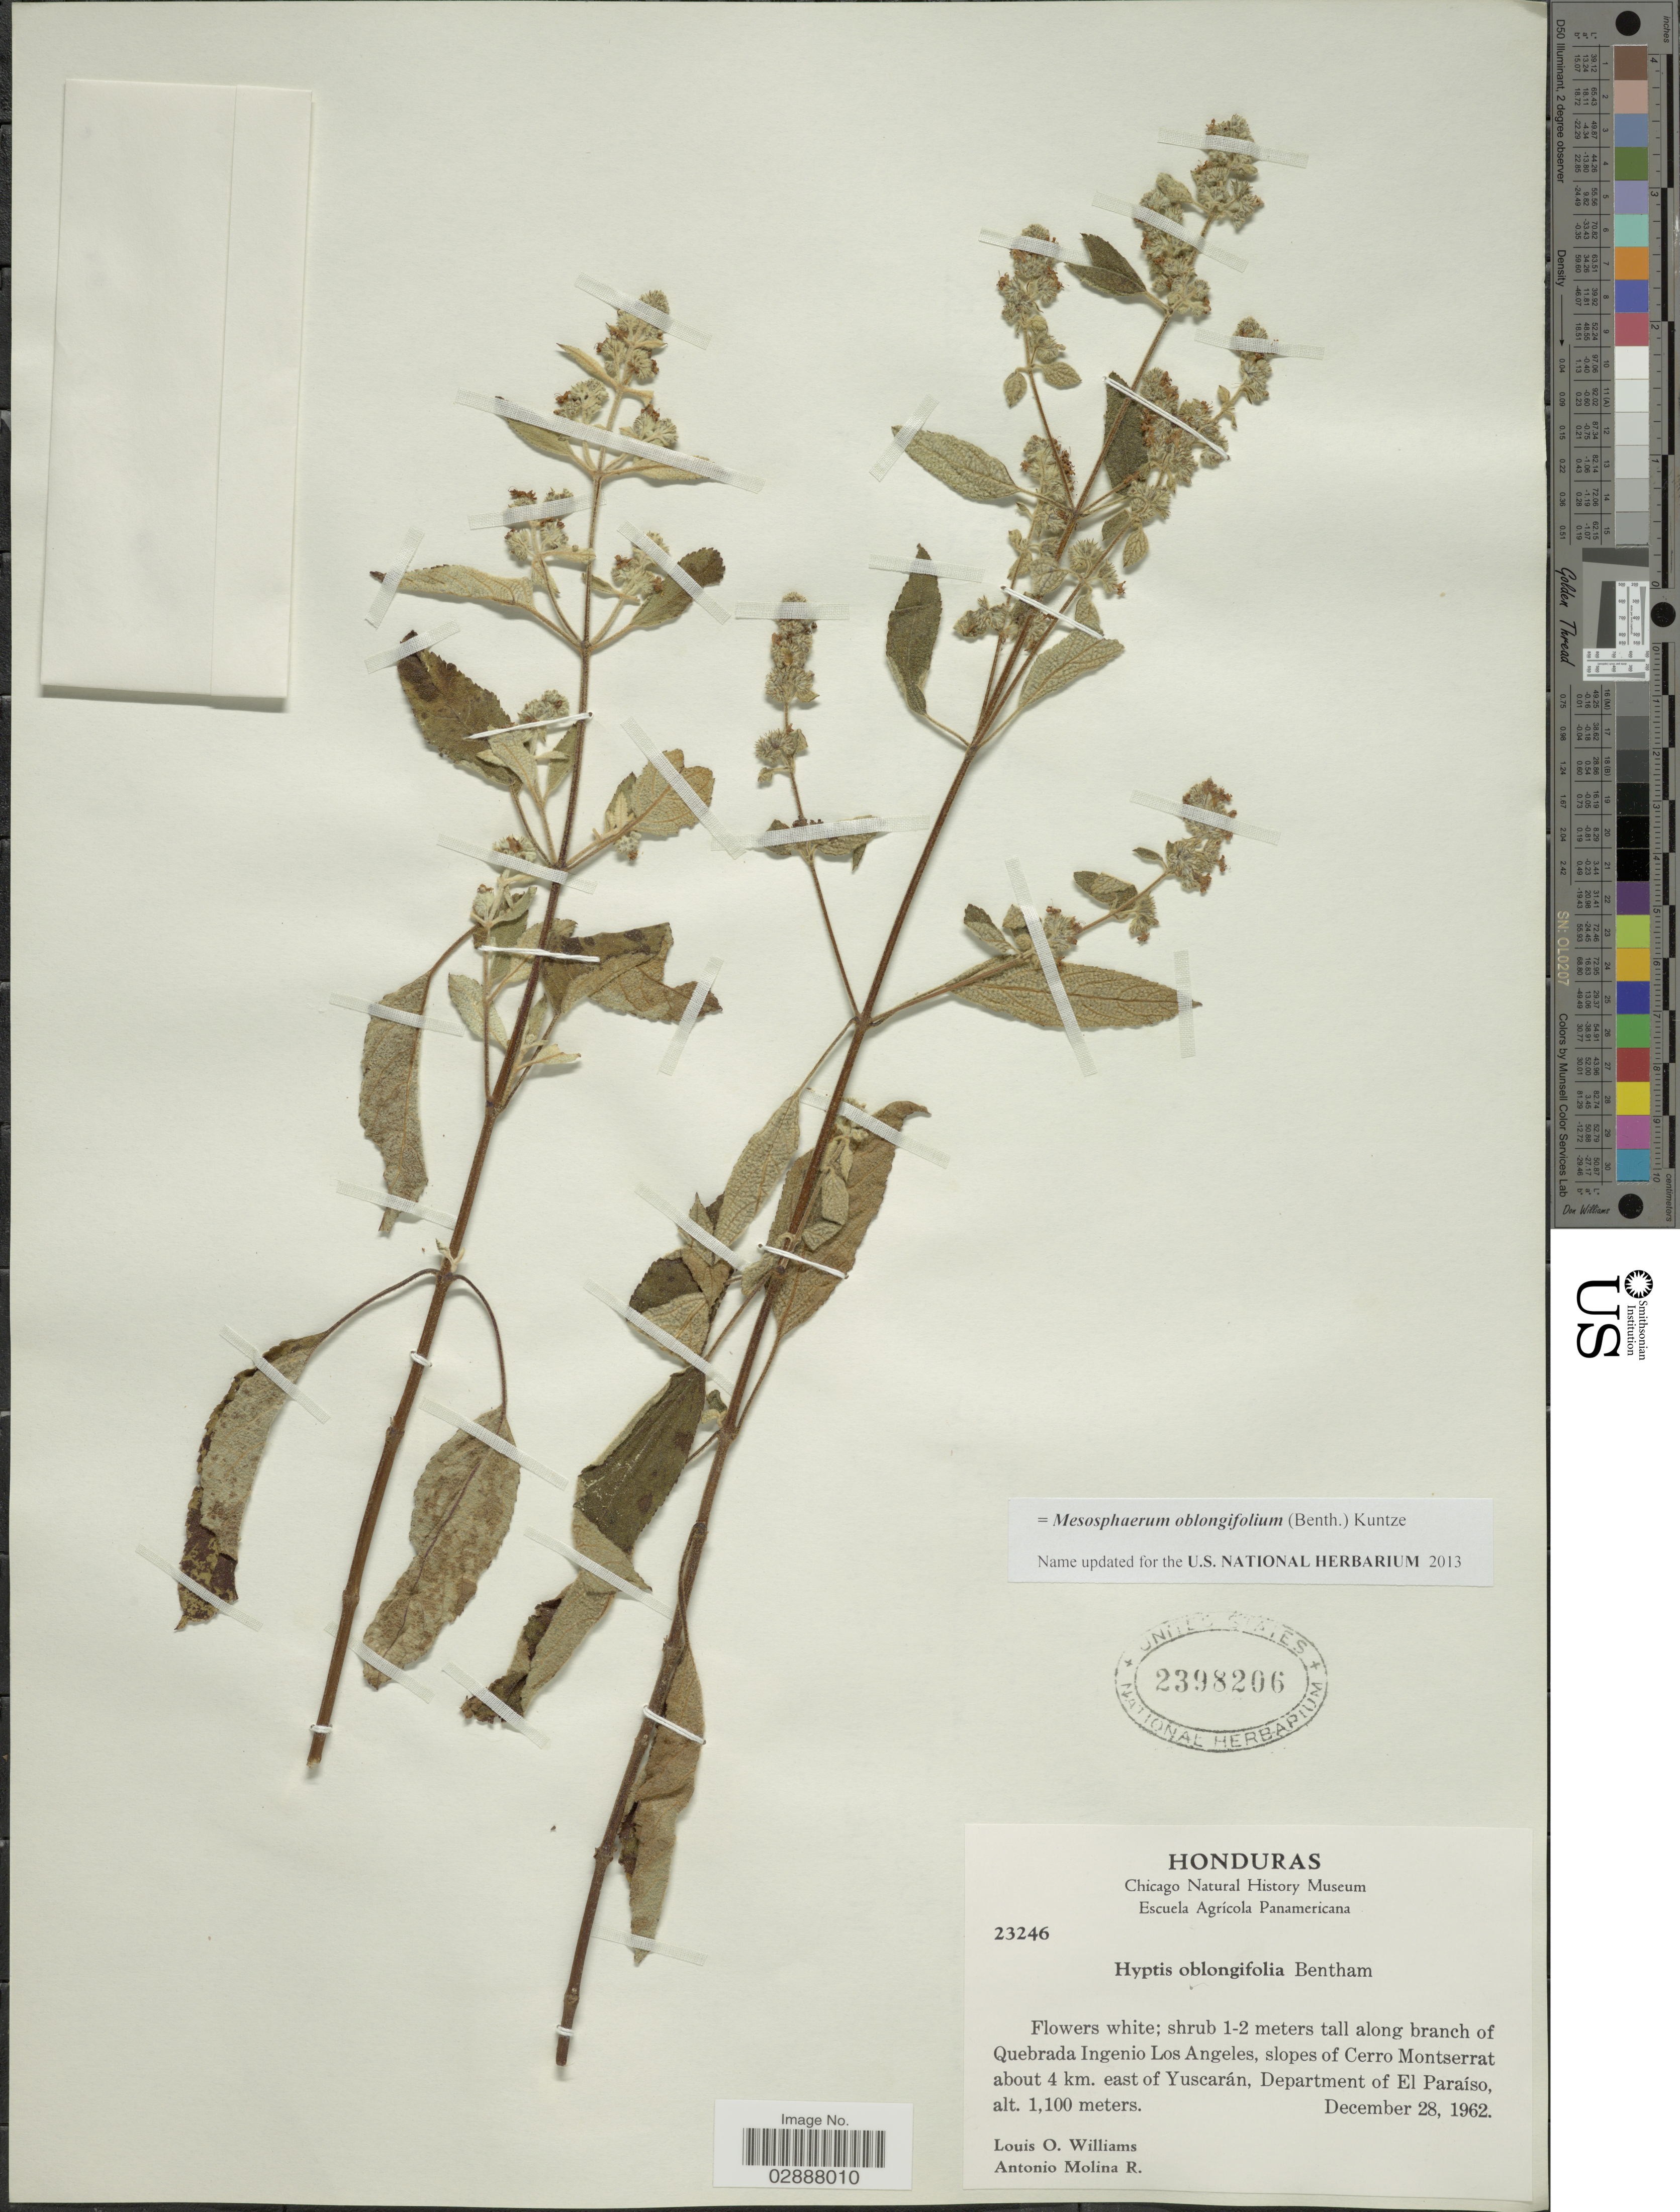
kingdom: Plantae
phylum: Tracheophyta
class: Magnoliopsida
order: Lamiales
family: Lamiaceae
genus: Mesosphaerum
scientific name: Mesosphaerum oblongifolium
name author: (Benth.) Kuntze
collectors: L. O. Williams & A. Molina R.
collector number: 23246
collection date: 1962-12-28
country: Honduras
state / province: El Paraíso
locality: Along branch of Quebrado Igenio Los Angeles, slopes of Cerro Montserrat about 4 km. east of Yuscarán, Department of El Paraíso.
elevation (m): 1100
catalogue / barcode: US 2398206